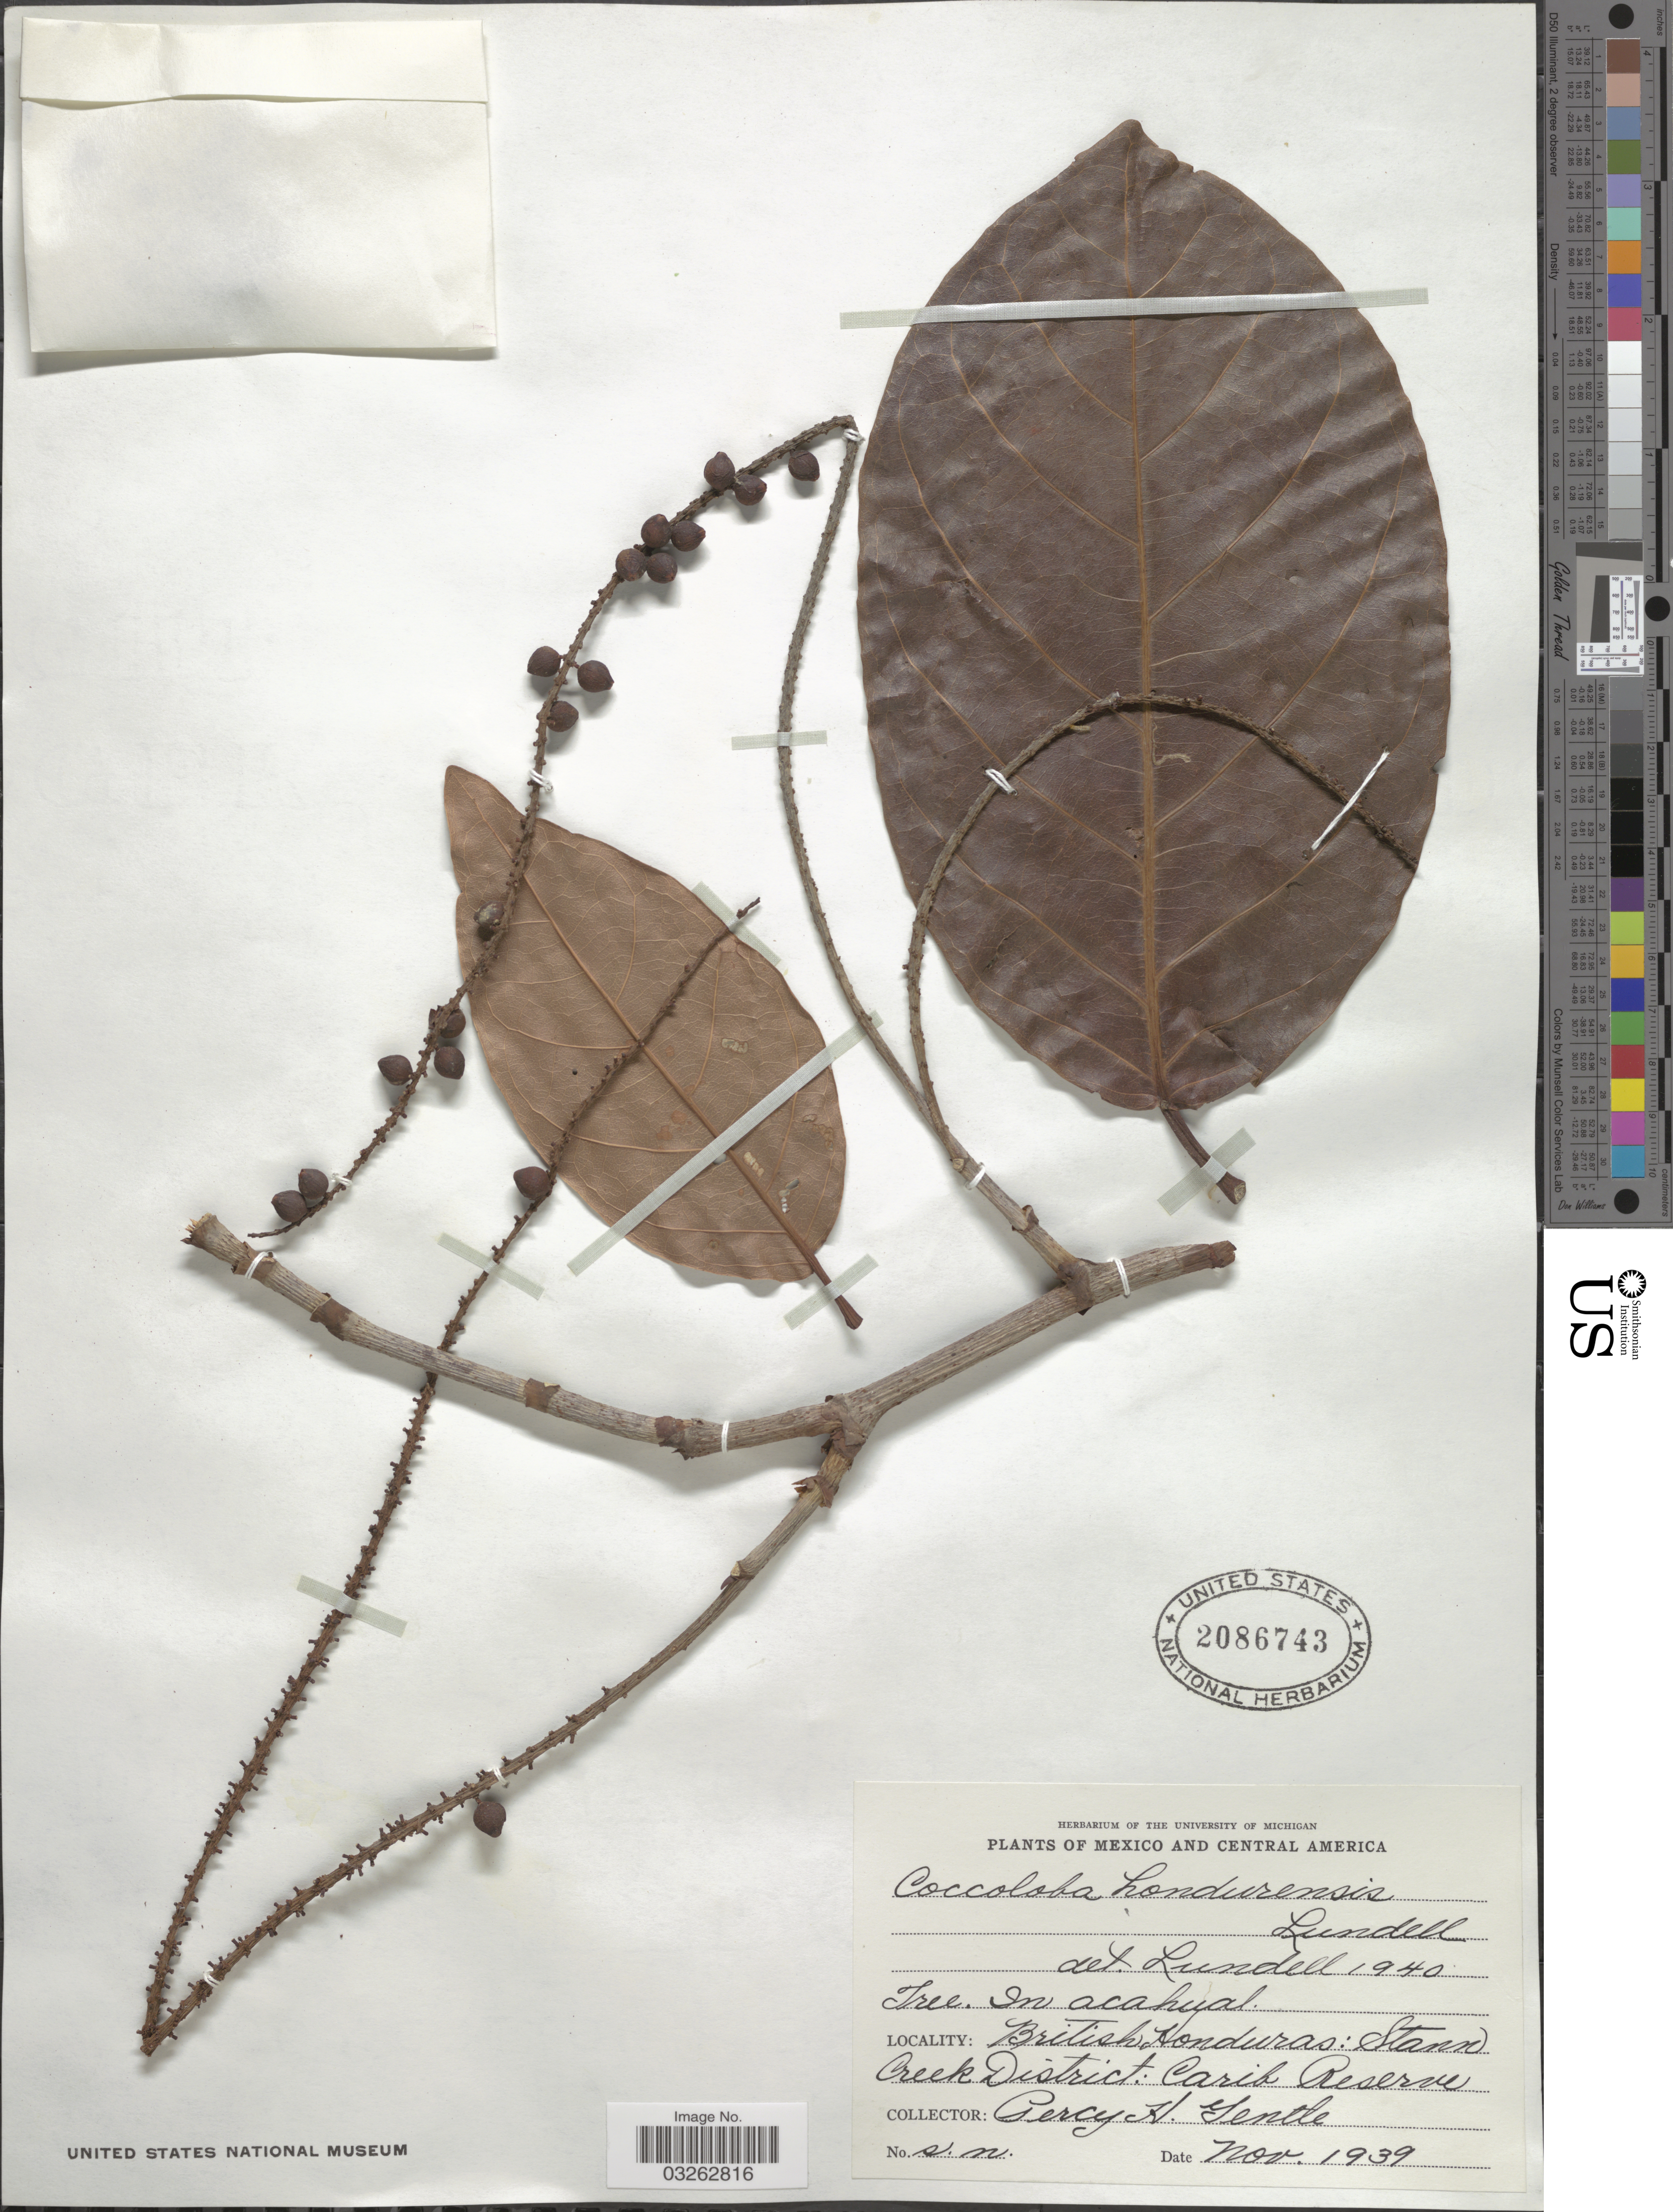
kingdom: Plantae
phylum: Tracheophyta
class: Magnoliopsida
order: Caryophyllales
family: Polygonaceae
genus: Coccoloba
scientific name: Coccoloba hondurensis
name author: Lundell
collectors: P. H. Gentle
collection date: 1939-11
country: Belize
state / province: Stann Creek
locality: British Honduras: Stann Creek District: Carib Reserve.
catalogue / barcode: US 2086743